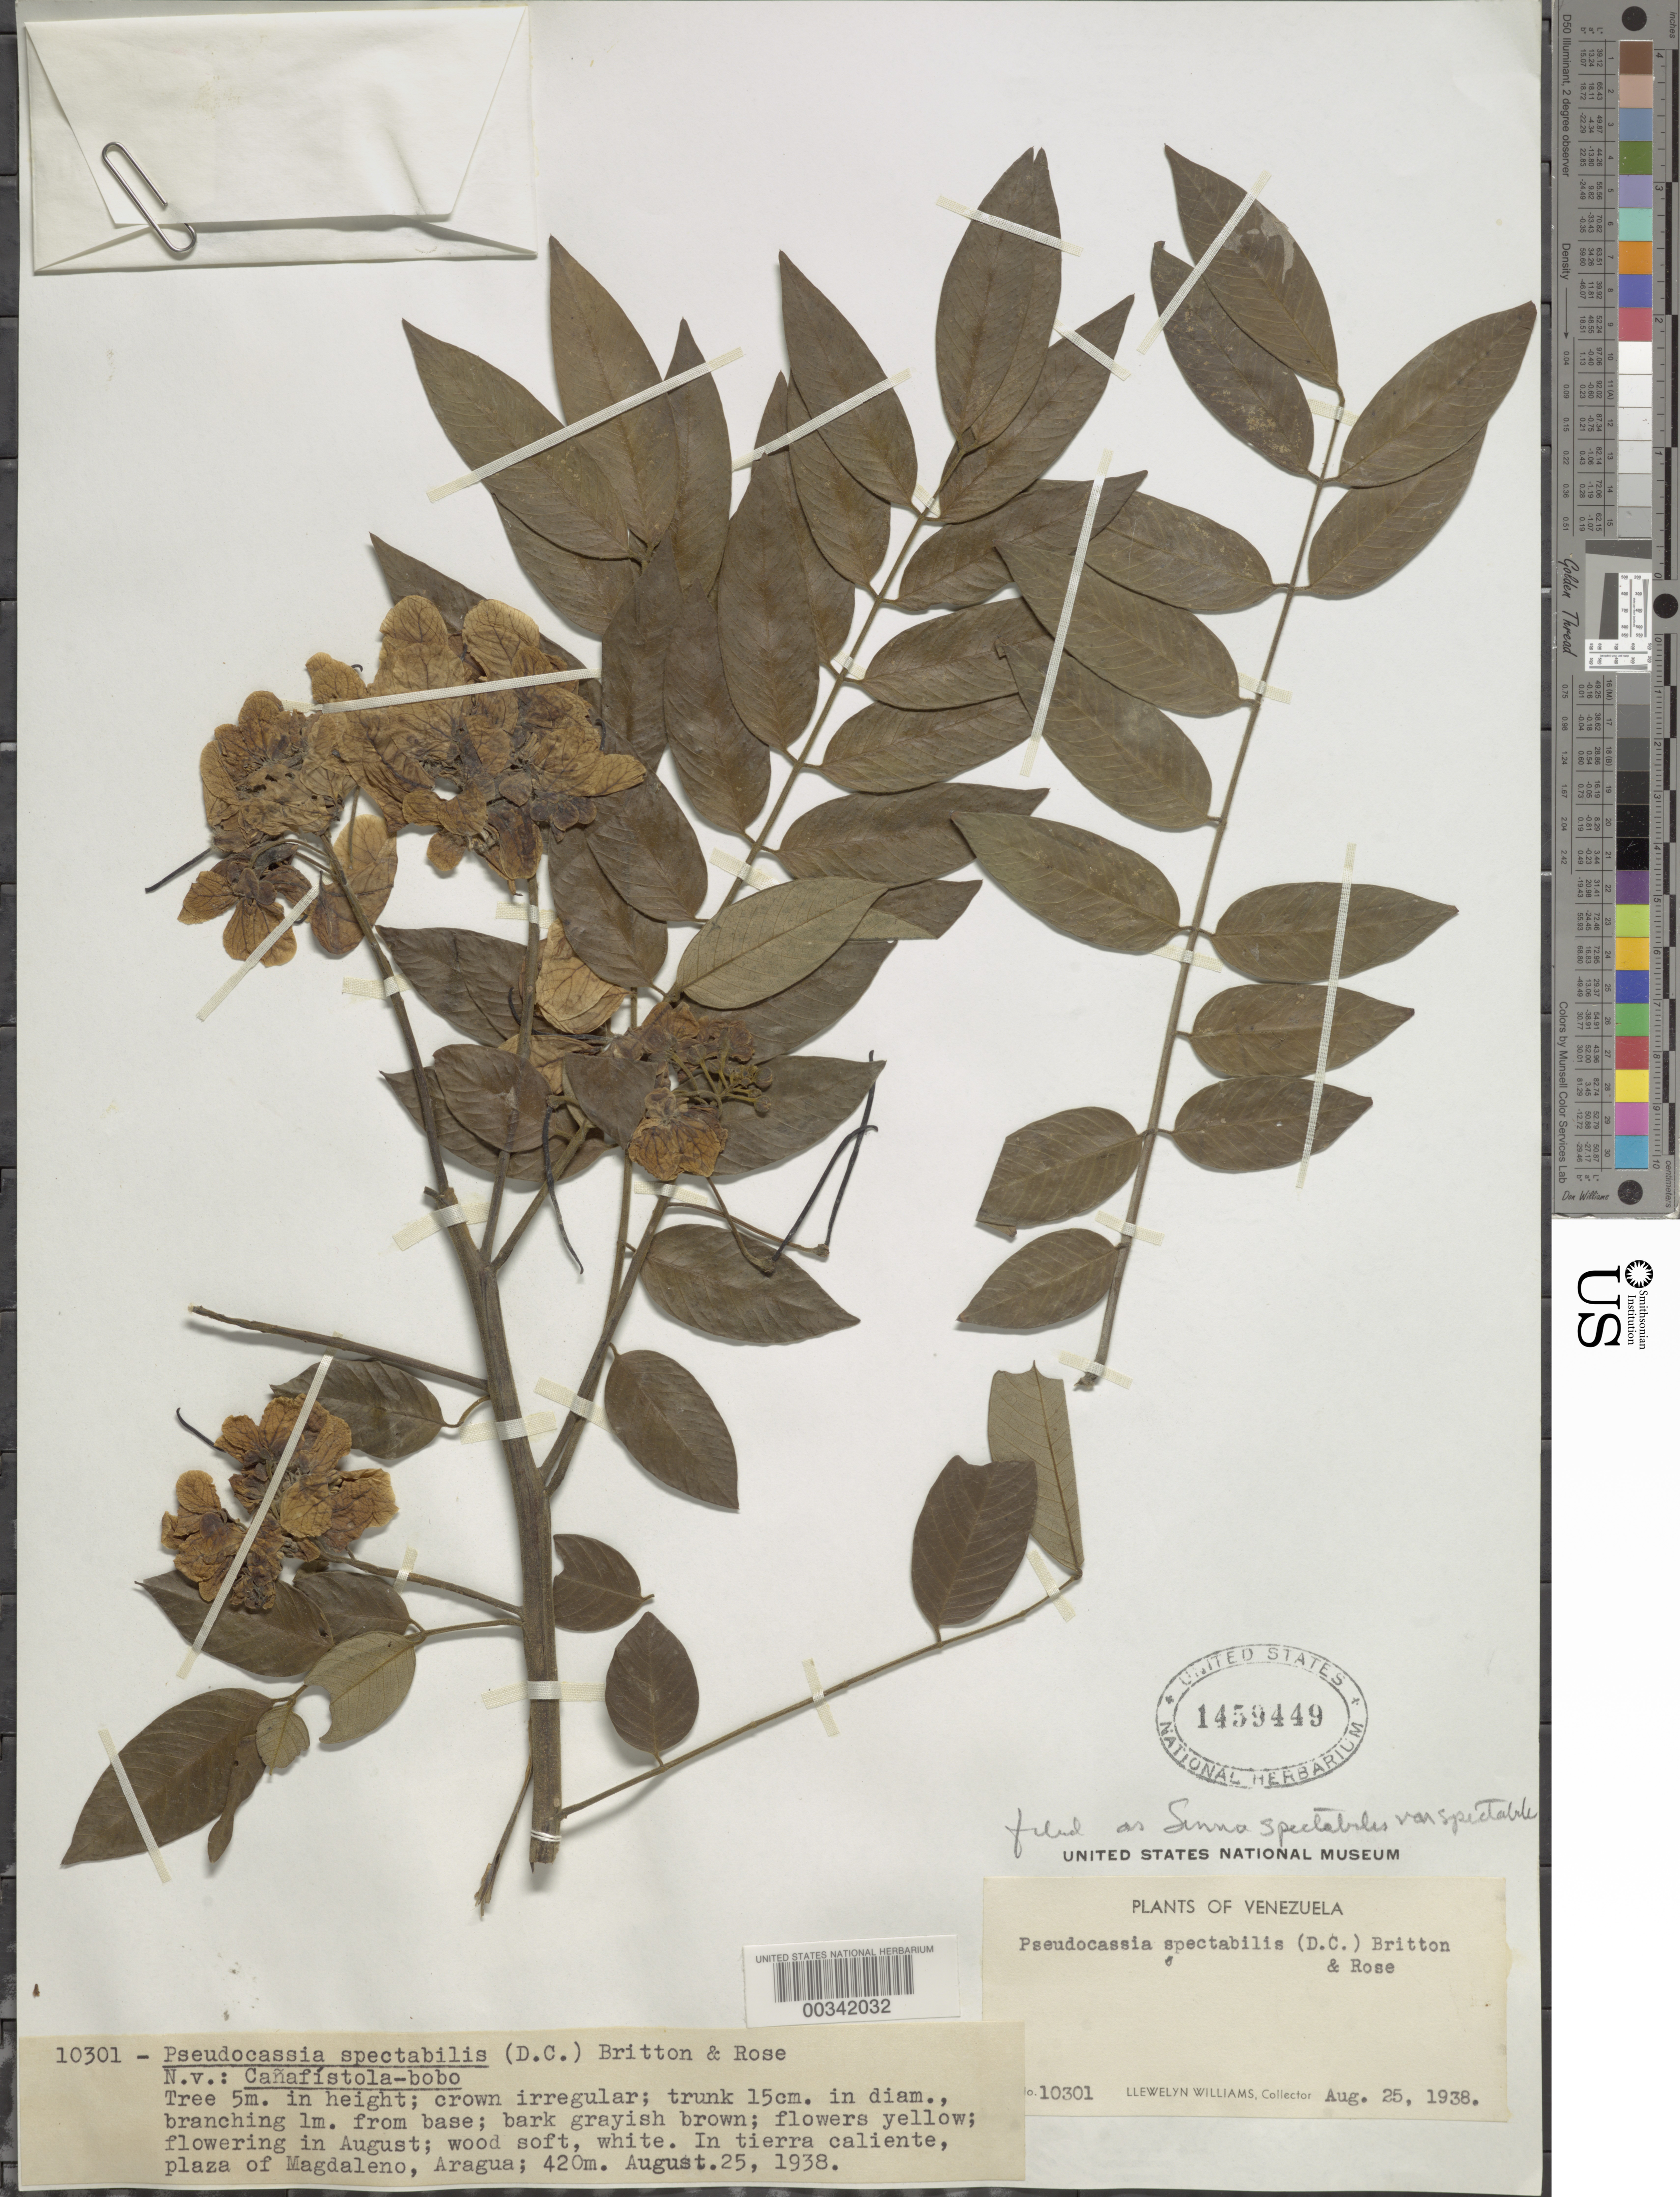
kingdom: Plantae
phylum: Tracheophyta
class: Magnoliopsida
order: Fabales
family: Fabaceae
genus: Senna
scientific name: Senna spectabilis var. spectabilis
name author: (DC.) H.S. Irwin & Barneby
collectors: Ll. Williams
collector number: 10301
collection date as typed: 25 Aug 1938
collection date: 1938-08-25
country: Venezuela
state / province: Aragua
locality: Plaza of magdaleno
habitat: In tierra caliente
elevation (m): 420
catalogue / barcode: US 1459449